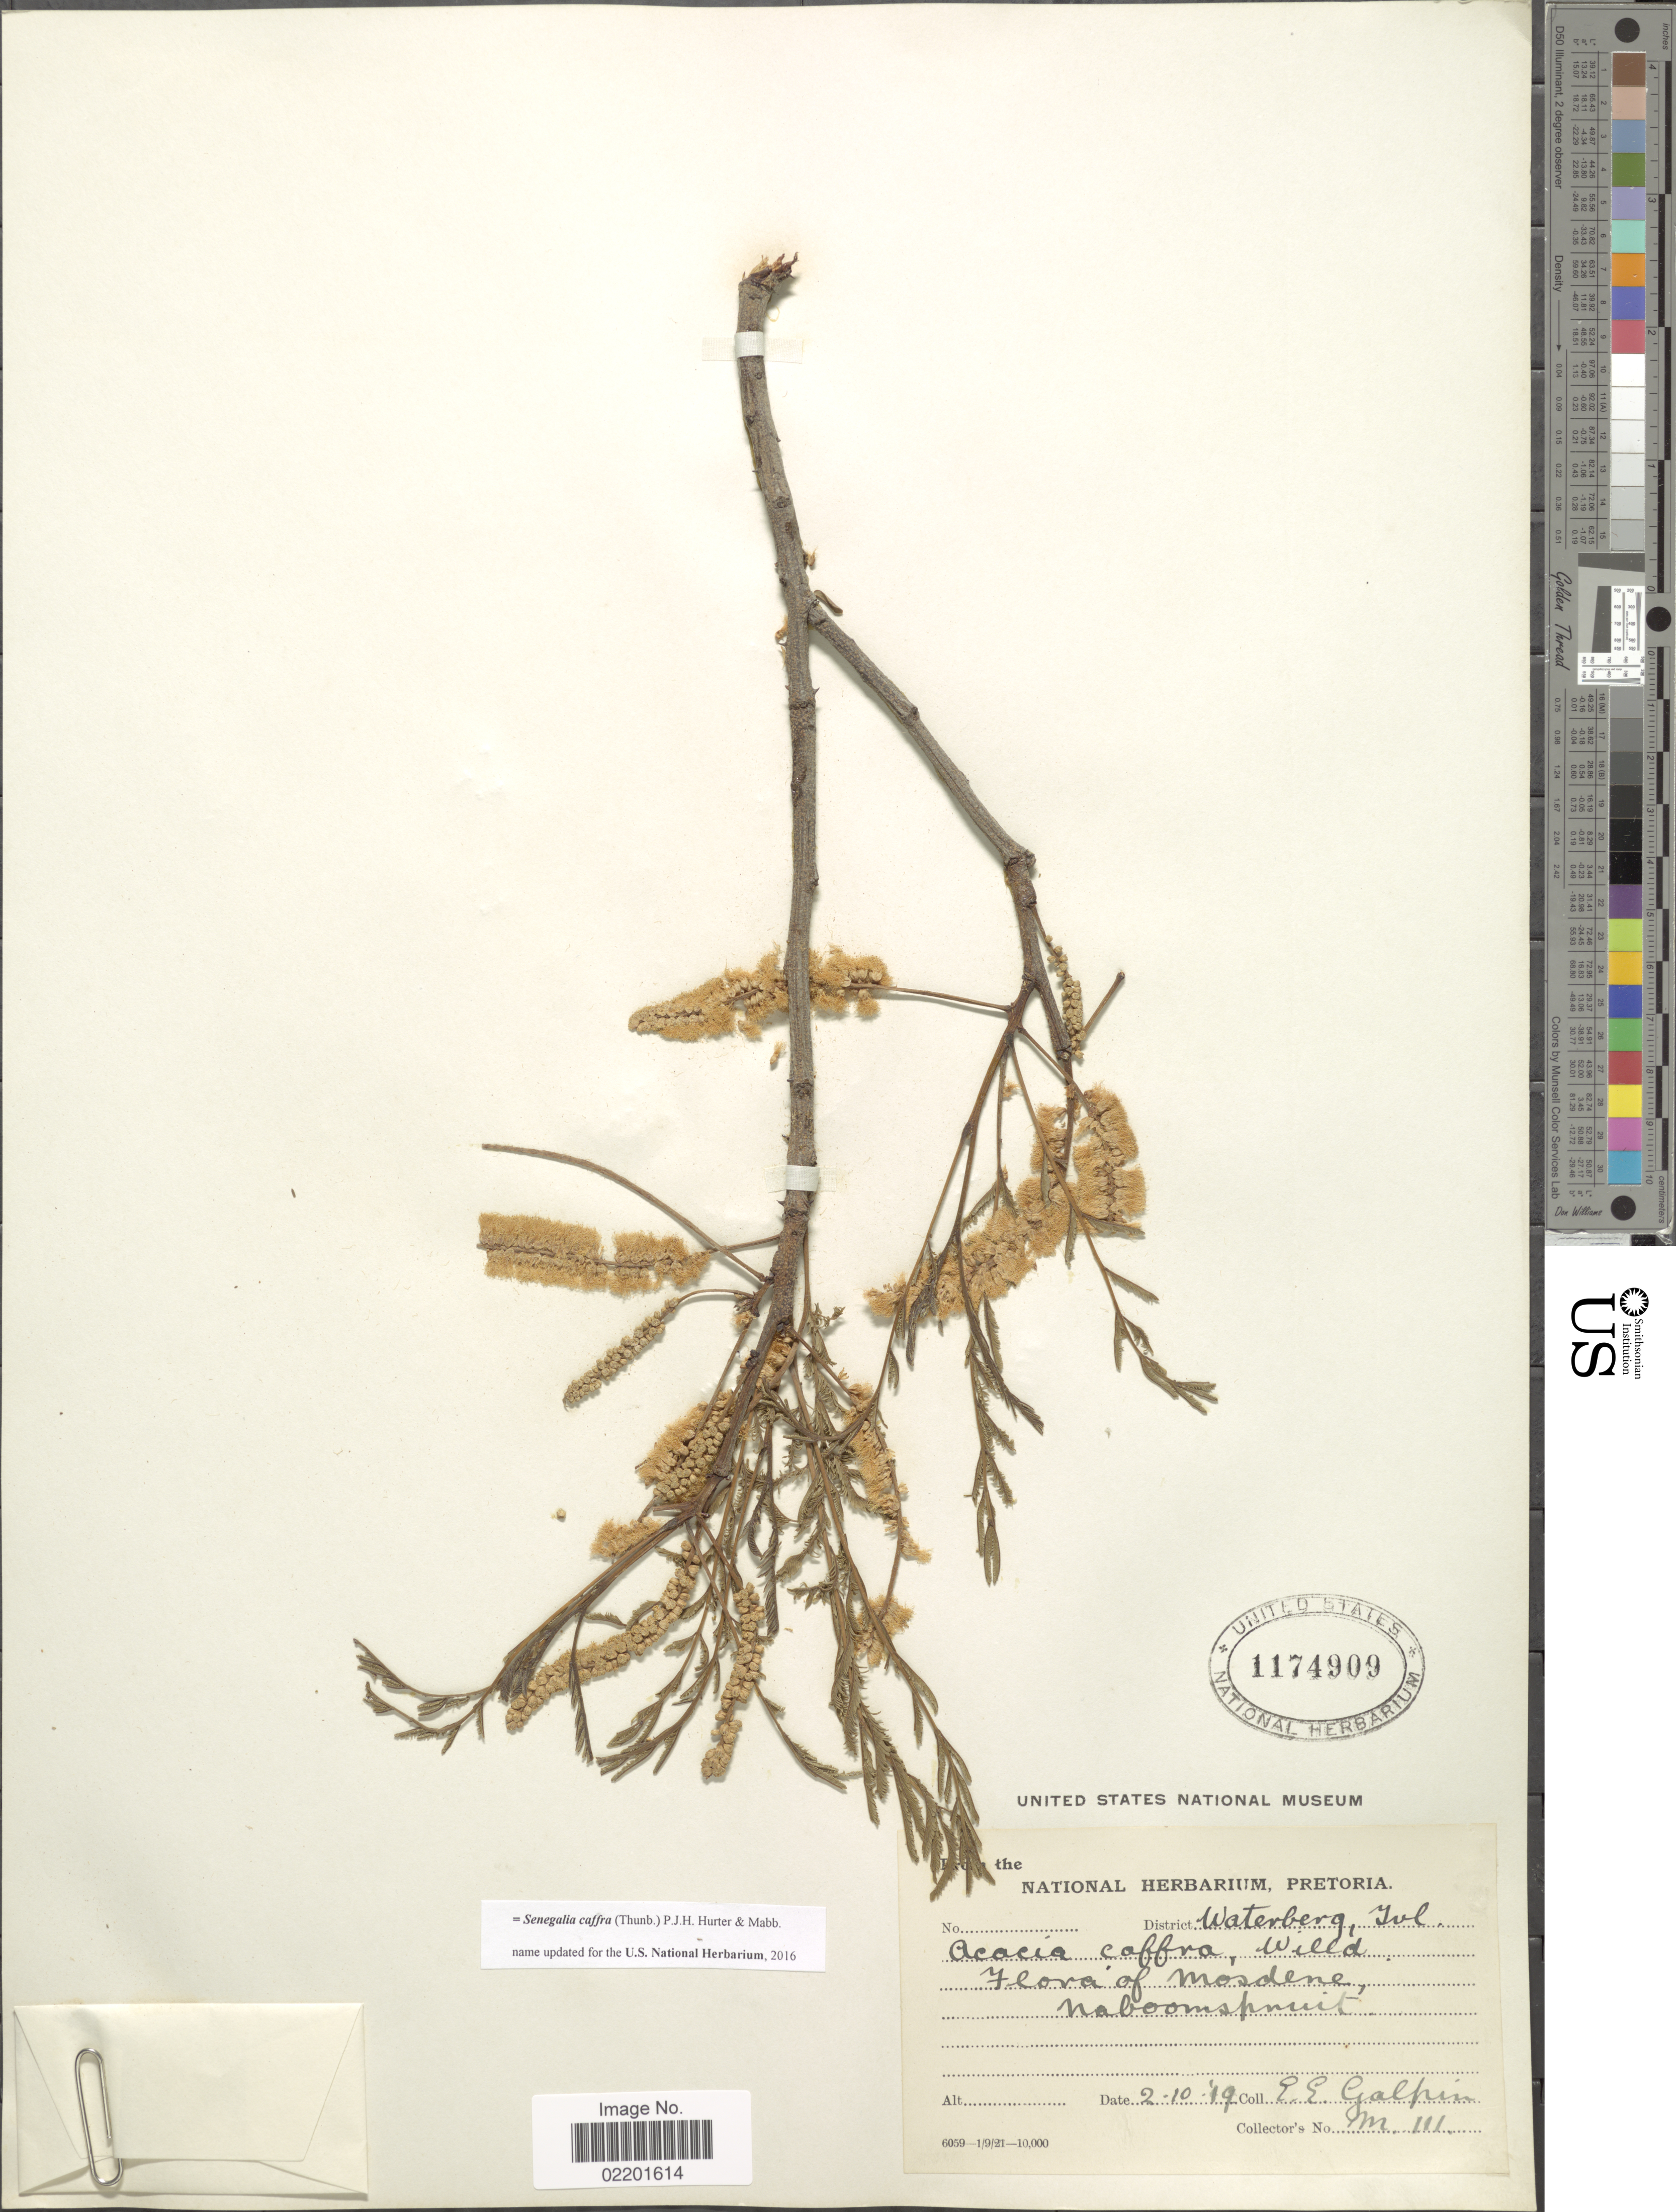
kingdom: Plantae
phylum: Tracheophyta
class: Magnoliopsida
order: Fabales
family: Fabaceae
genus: Senegalia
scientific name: Senegalia caffra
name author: (Thunb.) P.J.H. Hurter & Mabb.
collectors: E. Galpin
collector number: M111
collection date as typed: Transcribed d/m/y: 2/10/19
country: South Africa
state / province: Limpopo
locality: District Waterberg, Tvl. Mosdene, Naboomspruit.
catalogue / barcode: US 1174909